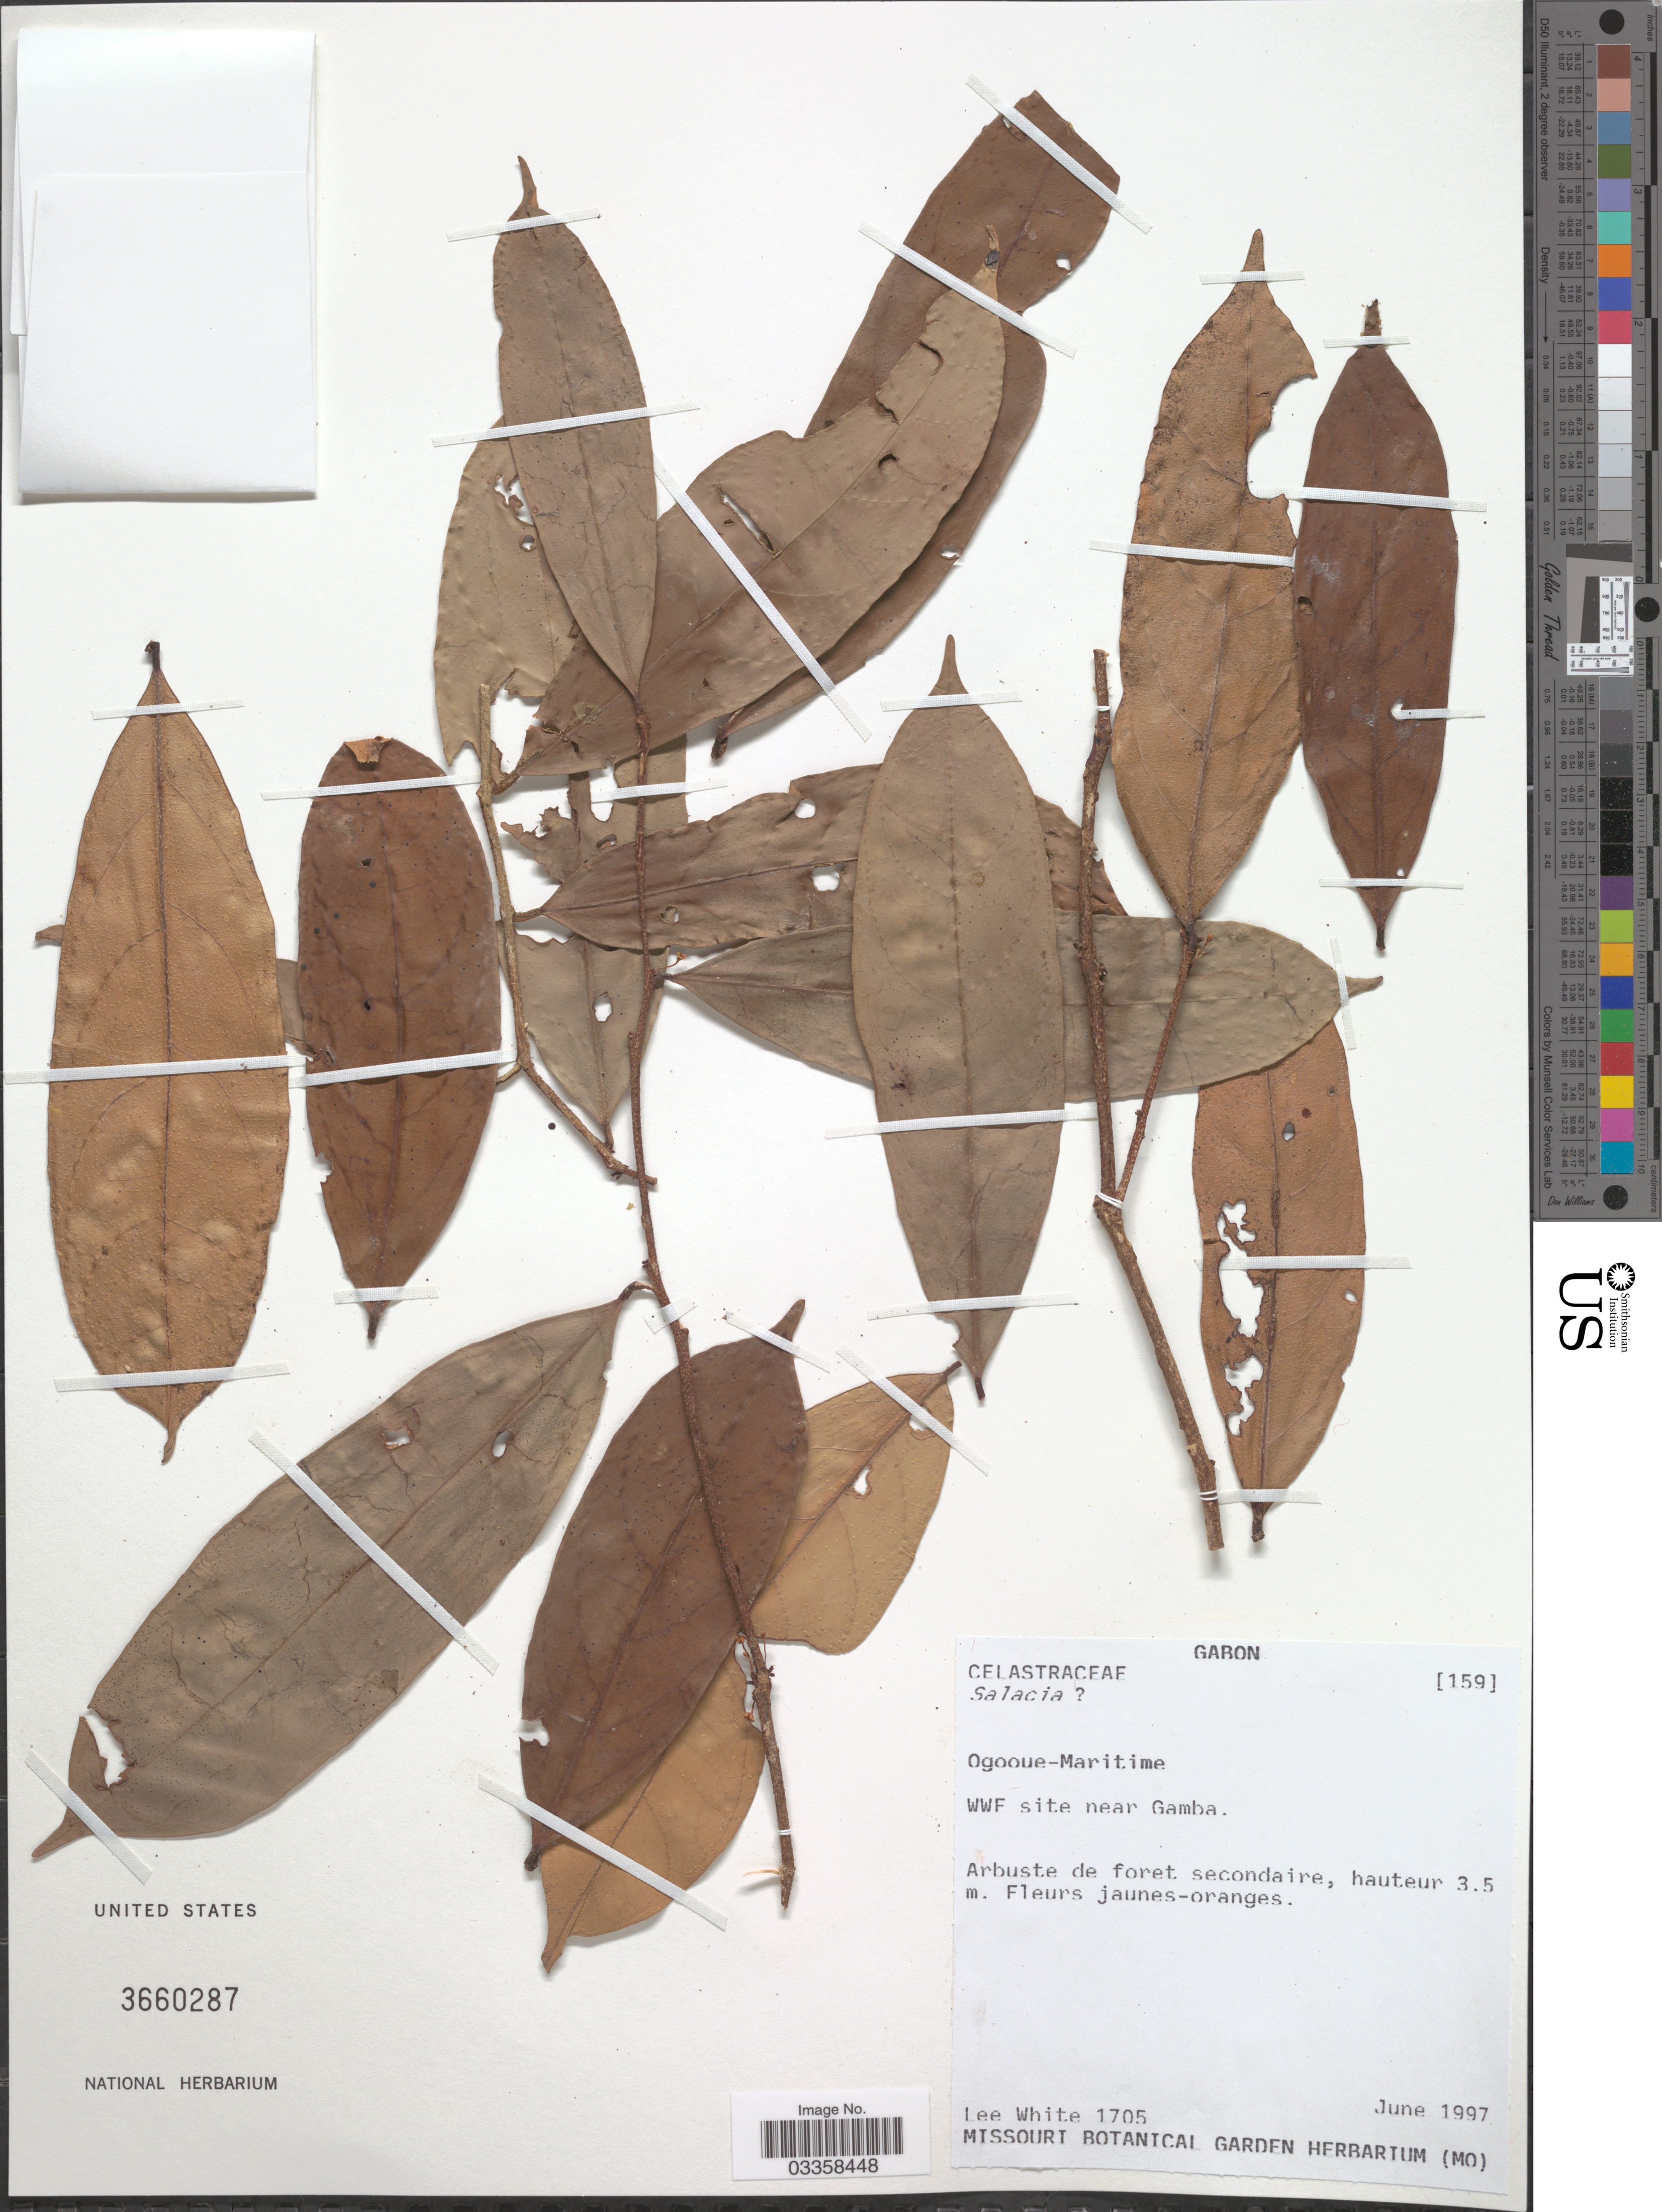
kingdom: Plantae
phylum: Tracheophyta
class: Magnoliopsida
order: Celastrales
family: Celastraceae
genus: Salacia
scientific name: Salacia sp.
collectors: L. White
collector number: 1705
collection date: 1997-06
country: Gabon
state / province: Ogooue-Maritime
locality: WWF site near Gamba.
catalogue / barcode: US 3660287